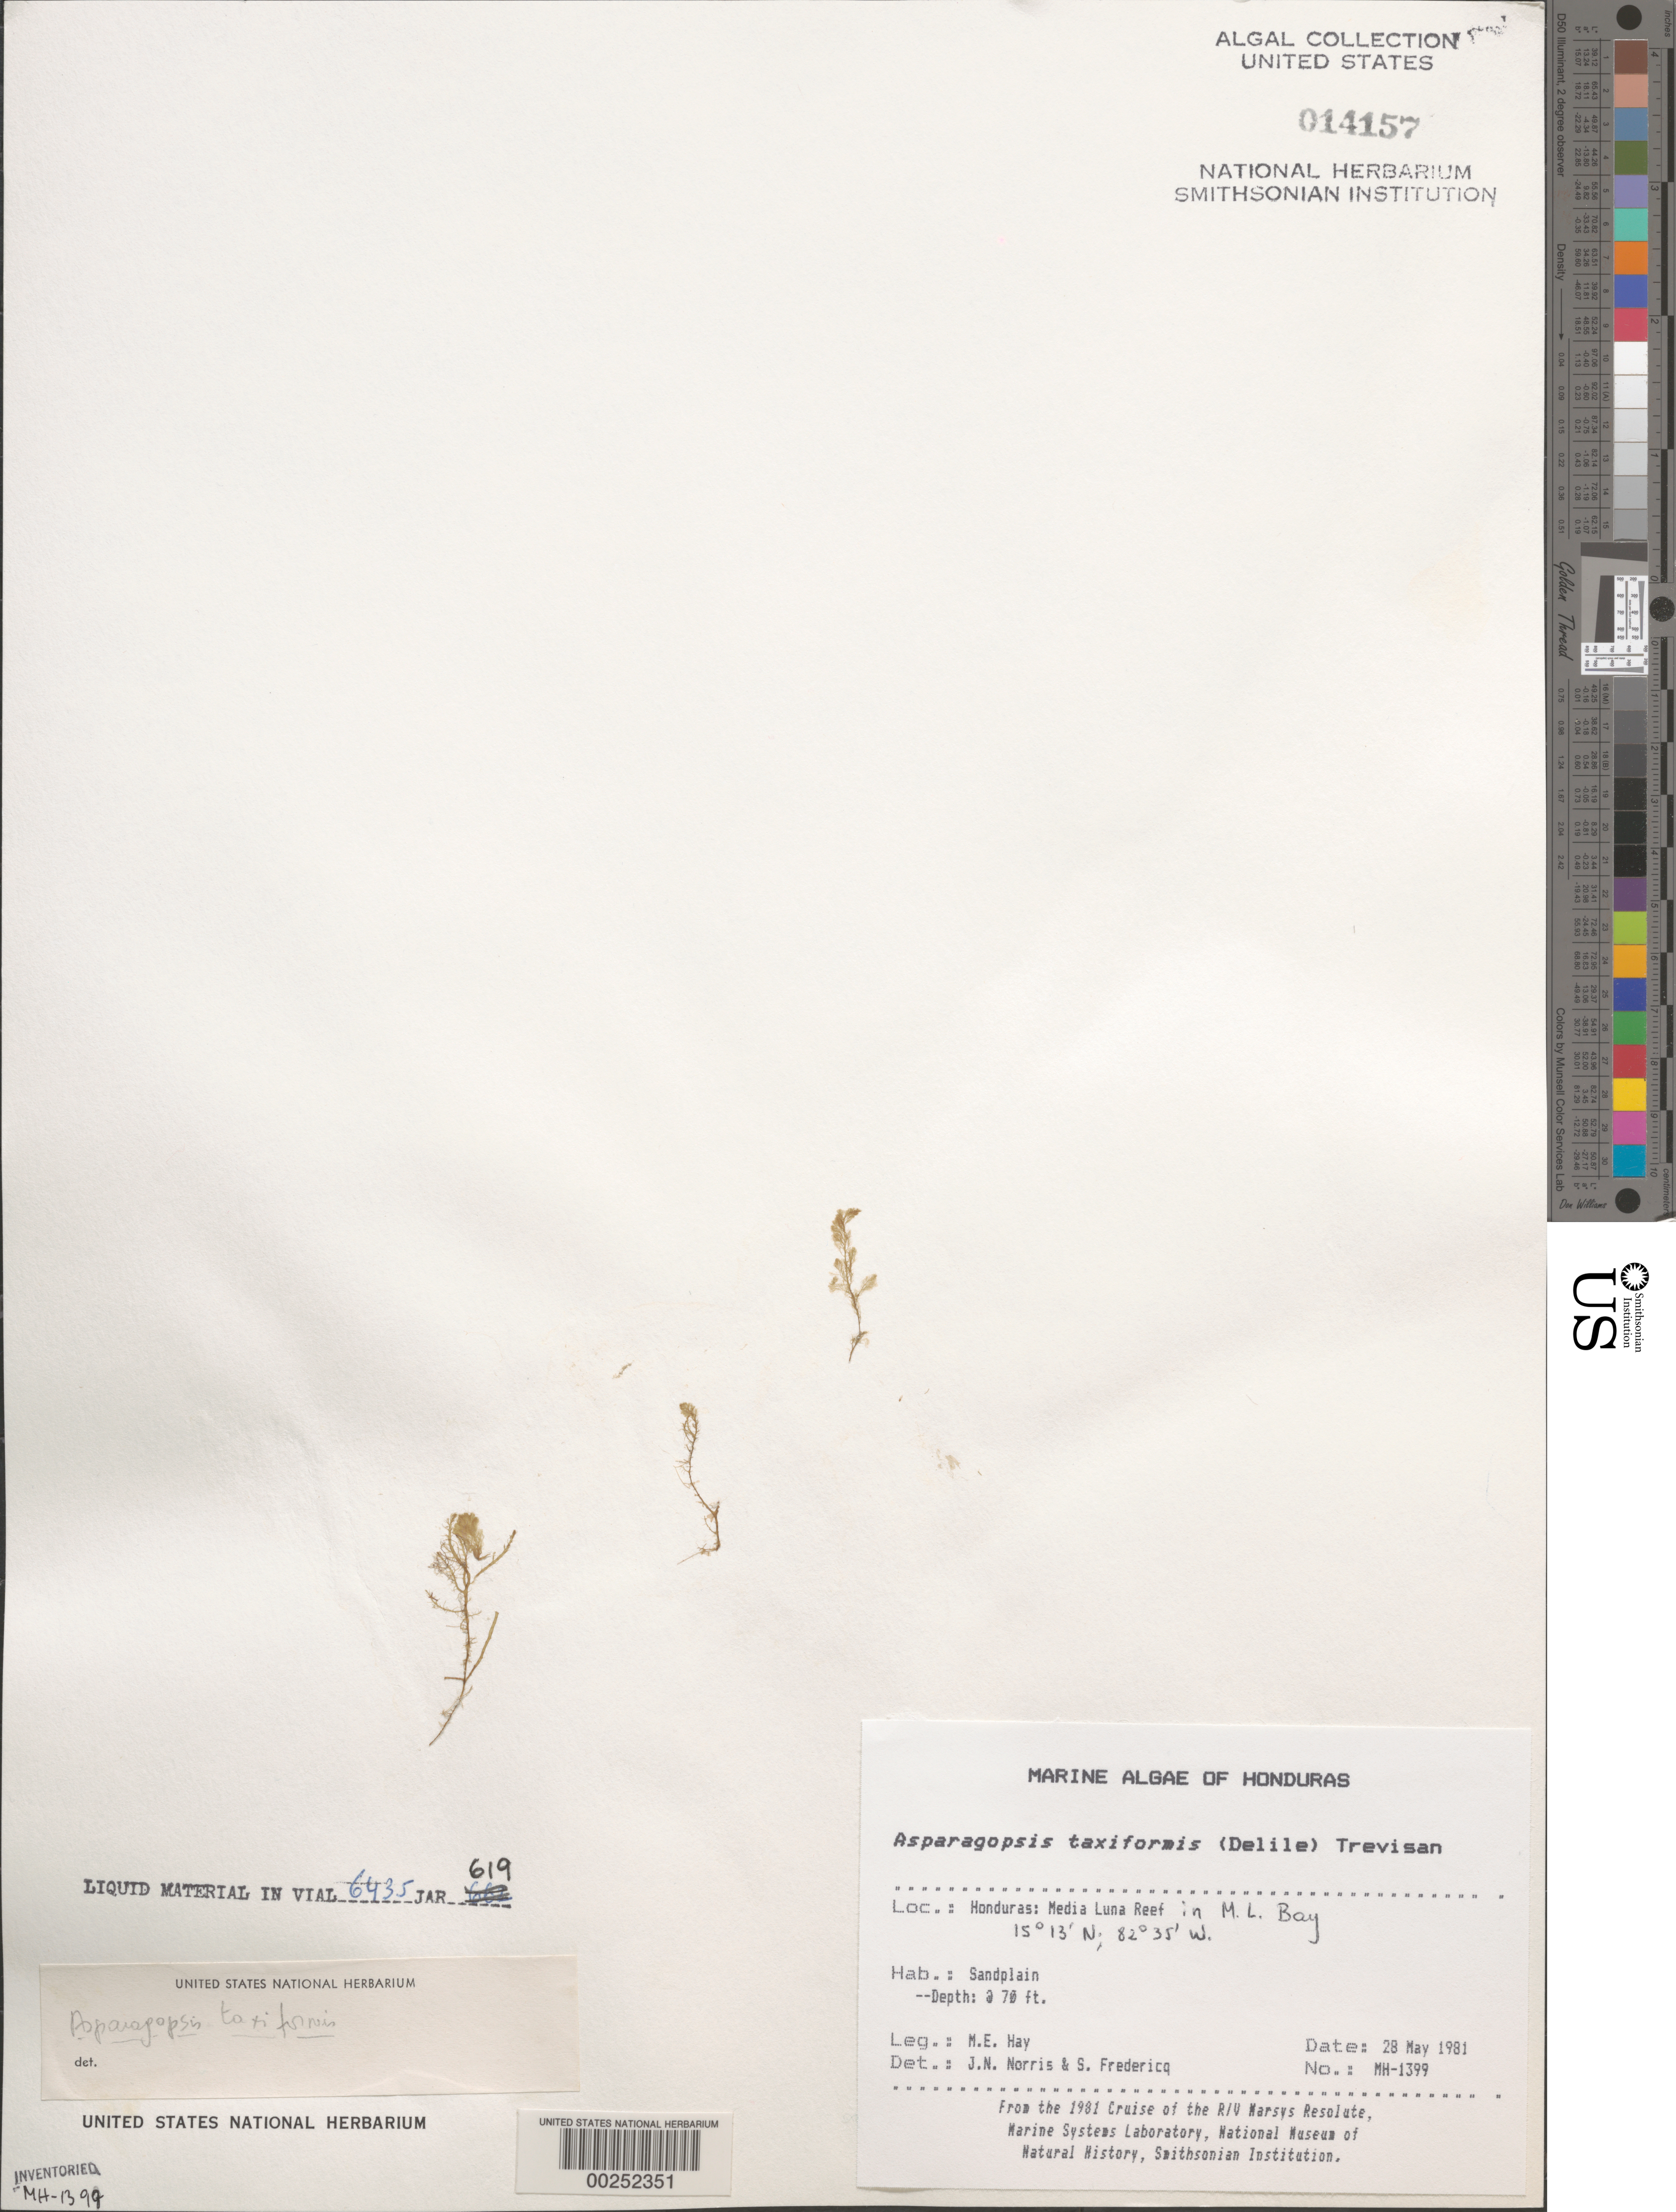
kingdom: Plantae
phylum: Rhodophyta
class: Florideophyceae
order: Bonnemaisoniales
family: Bonnemaisoniaceae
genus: Asparagopsis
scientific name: Asparagopsis taxiformis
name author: (Delile) Trevis.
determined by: Norris, J. N.; Fredericq, S.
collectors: M. E. Hay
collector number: MEH-1399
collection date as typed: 28 May 1981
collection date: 1981-05-28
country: Honduras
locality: Media Luna Reef, Media Luna Bay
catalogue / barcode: US 14157